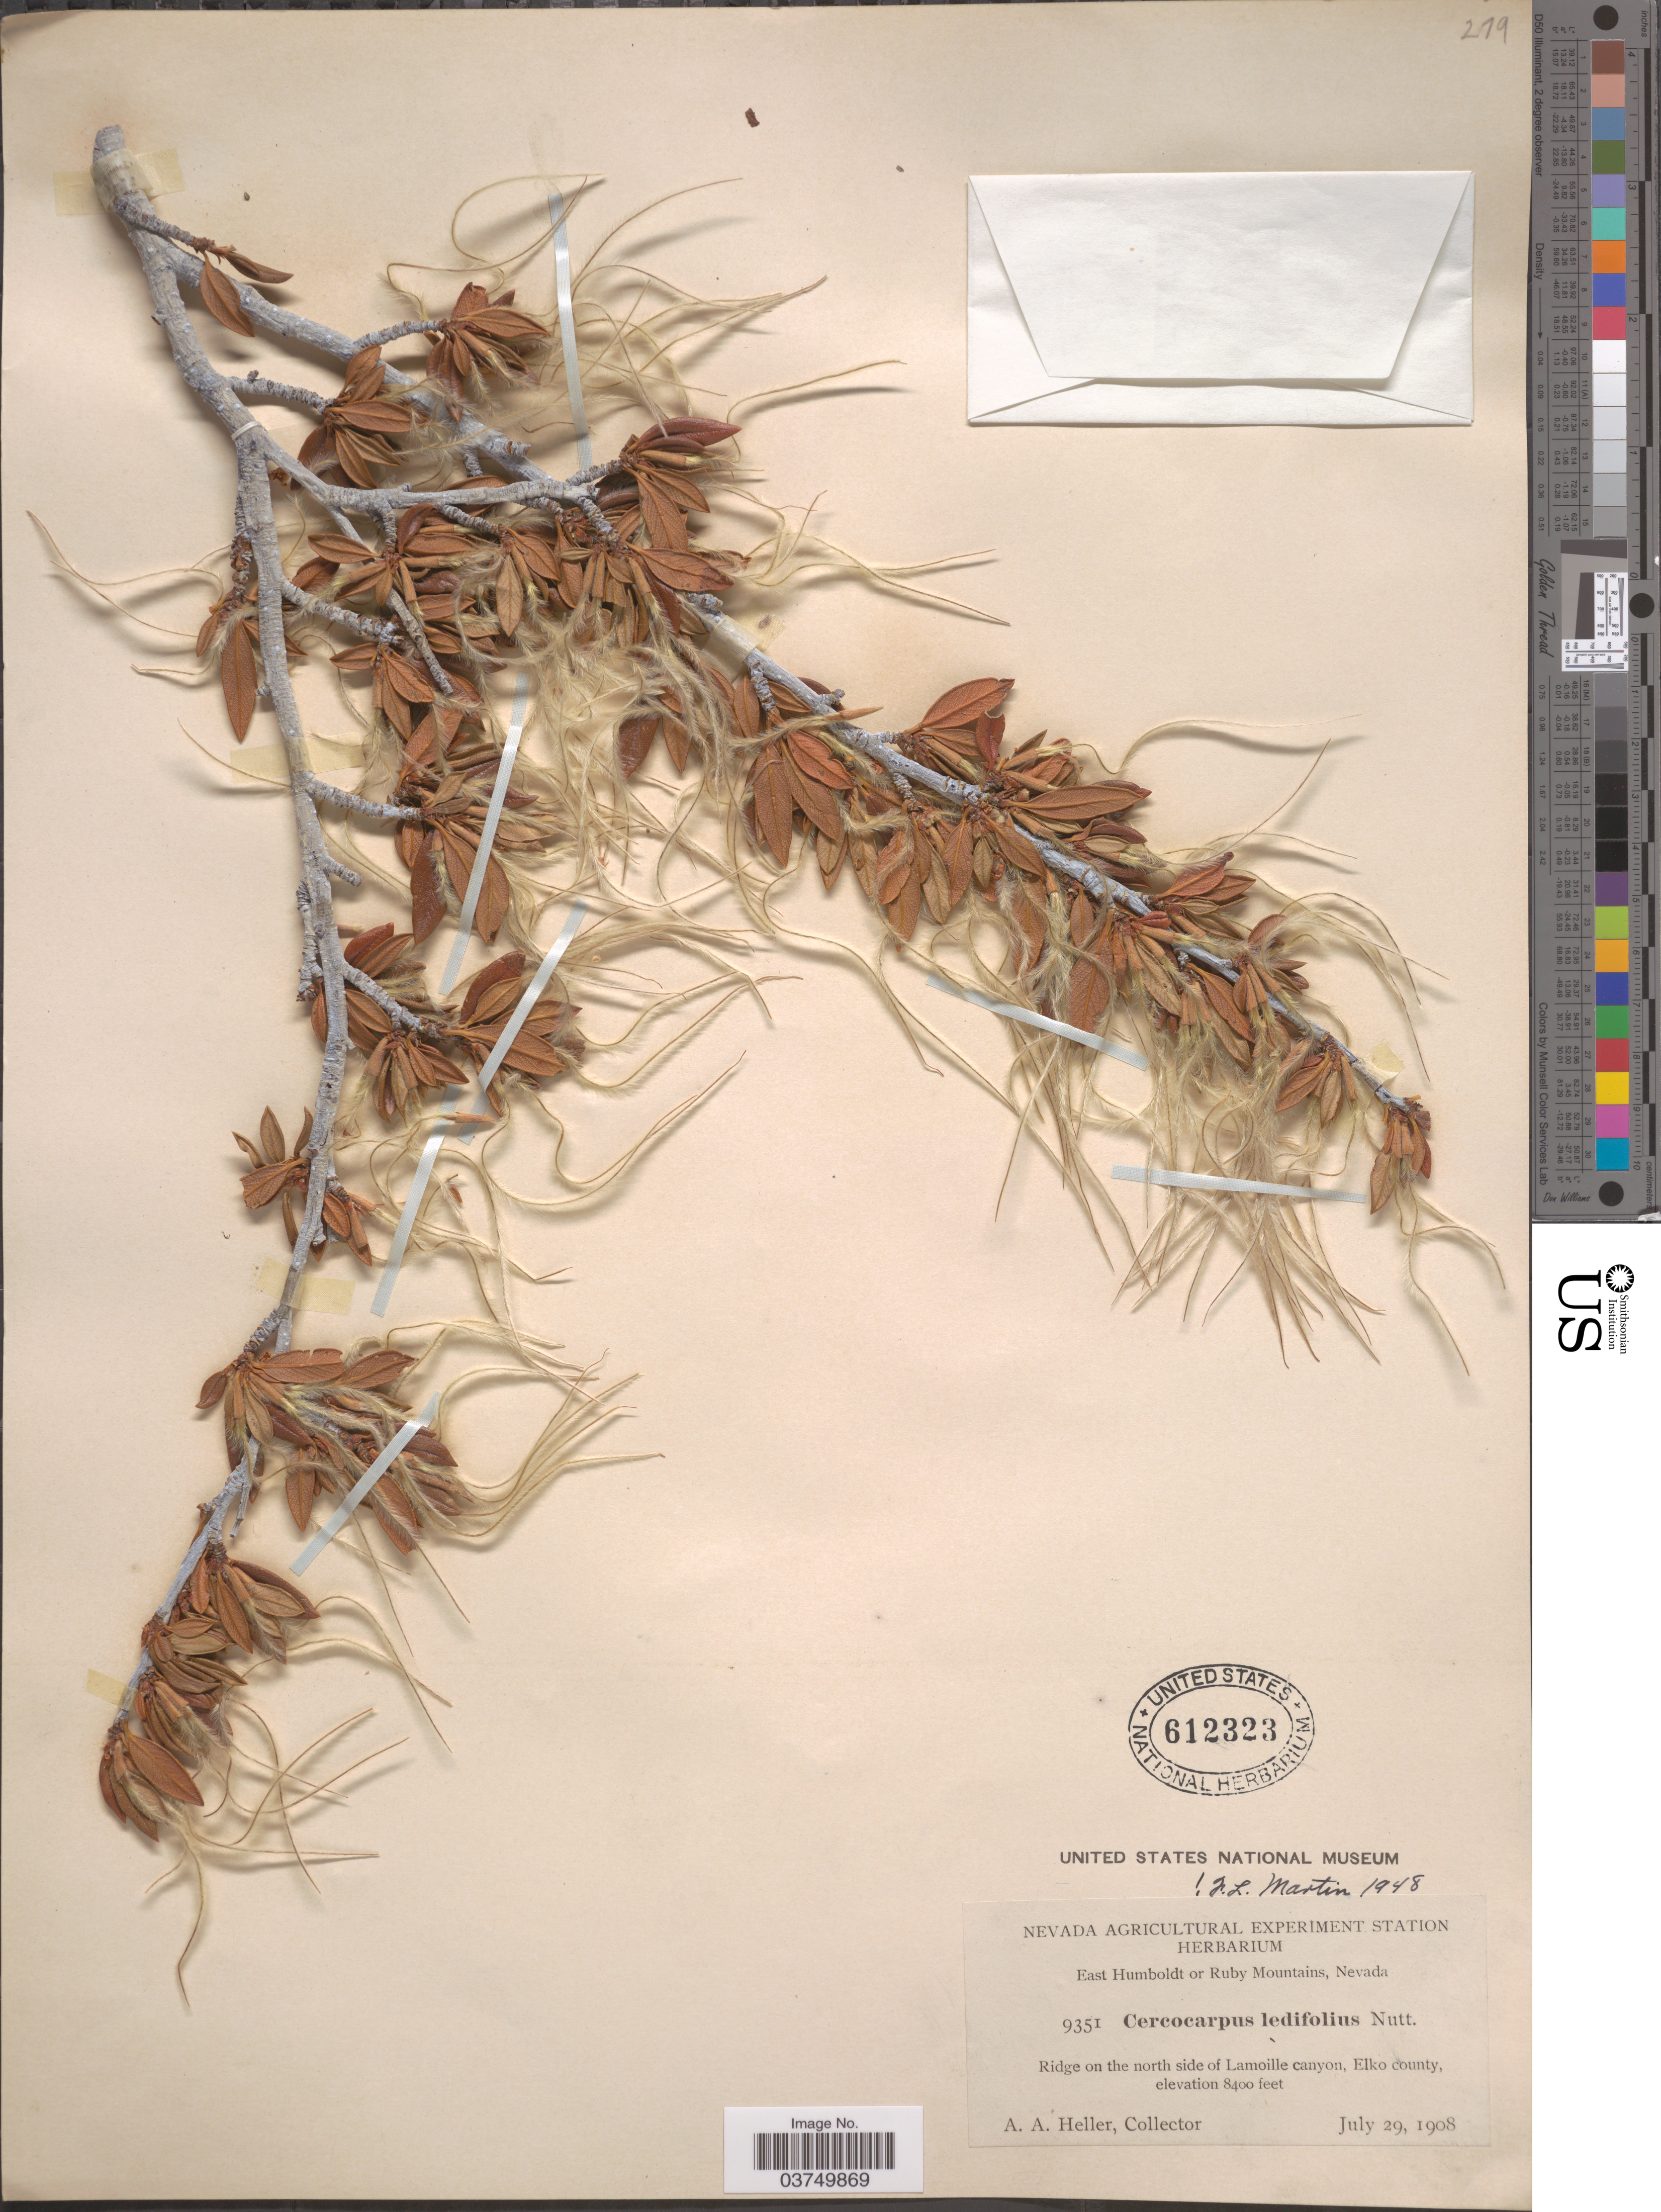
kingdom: Plantae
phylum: Tracheophyta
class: Magnoliopsida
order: Rosales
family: Rosaceae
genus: Cercocarpus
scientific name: Cercocarpus ledifolius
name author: Nutt.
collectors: A. A. Heller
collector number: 9351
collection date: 1908-07-29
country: United States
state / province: Nevada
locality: East Humboldt or Ruby Mountains. Ridge on the north side of Lamoille canyon, Elko county.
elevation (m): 2560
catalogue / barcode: US 612323